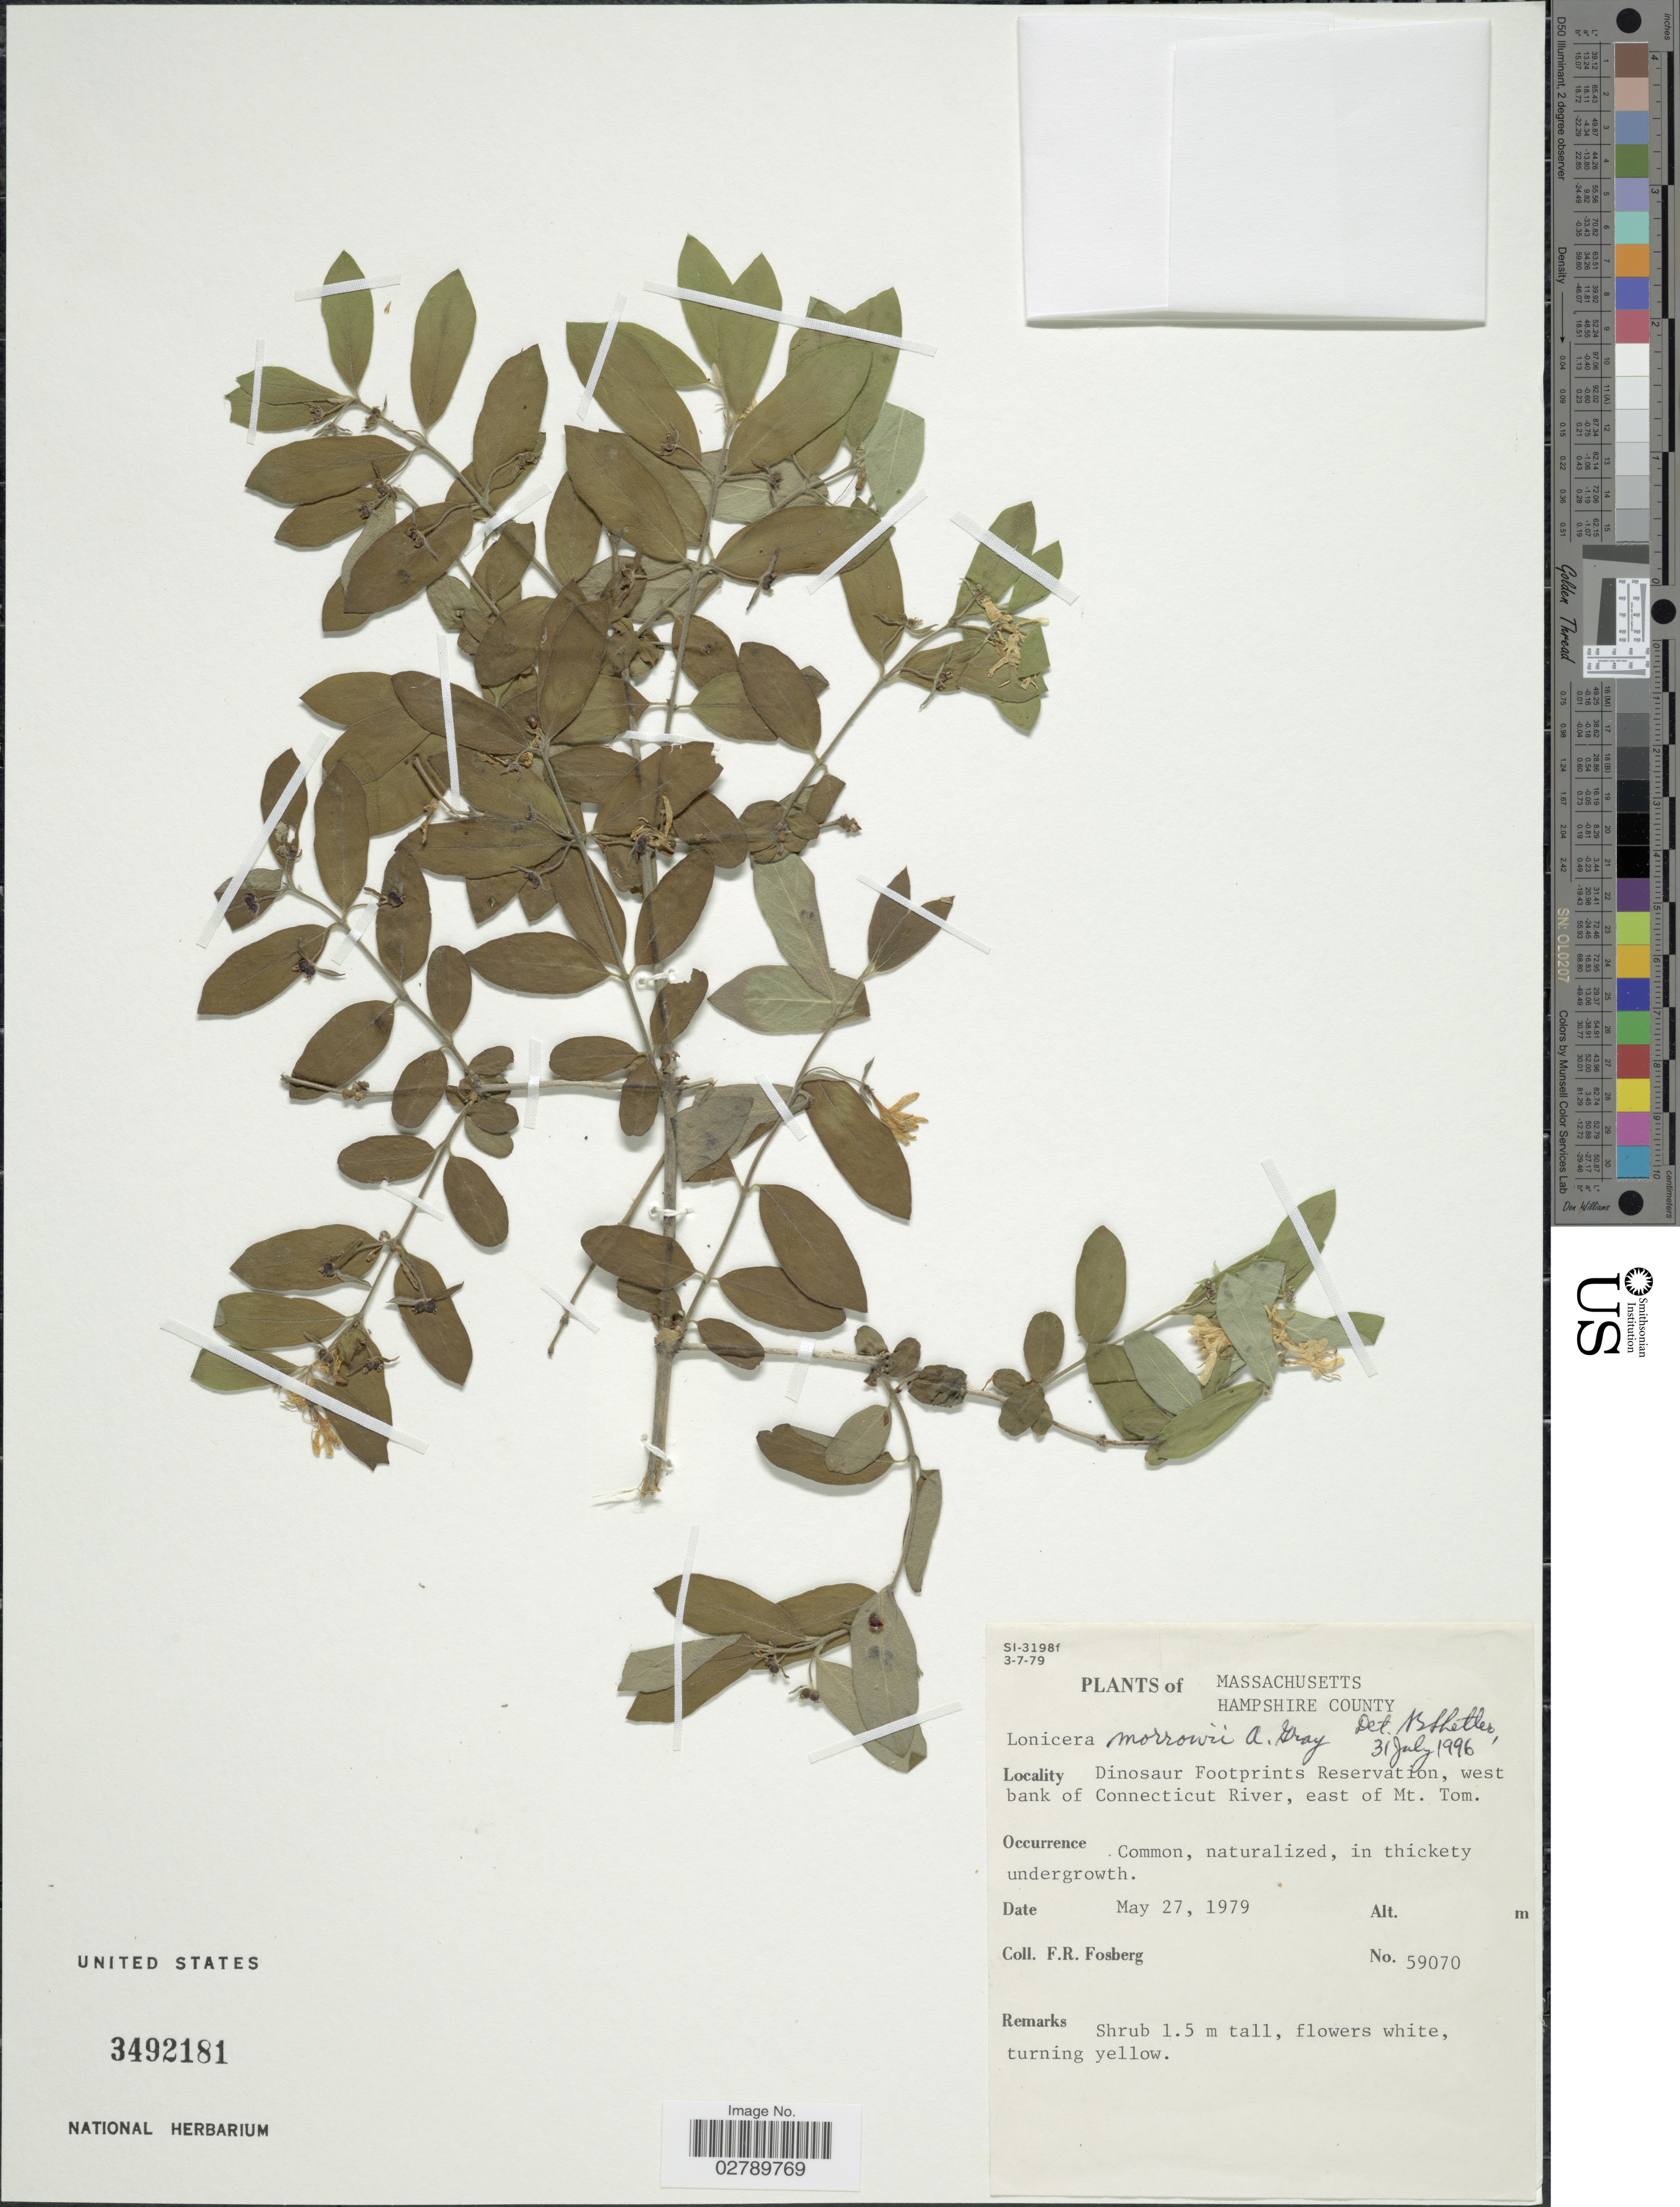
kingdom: Plantae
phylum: Tracheophyta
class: Magnoliopsida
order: Dipsacales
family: Caprifoliaceae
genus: Lonicera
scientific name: Lonicera morrowii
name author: A. Gray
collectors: F. R. Fosberg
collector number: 59070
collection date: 1979-05-27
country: United States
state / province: Massachusetts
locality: Hampshire County. Dinosaur Footprints Reservation, west bank of Connecticut River, east of Mt. Tom.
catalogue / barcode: US 3492181